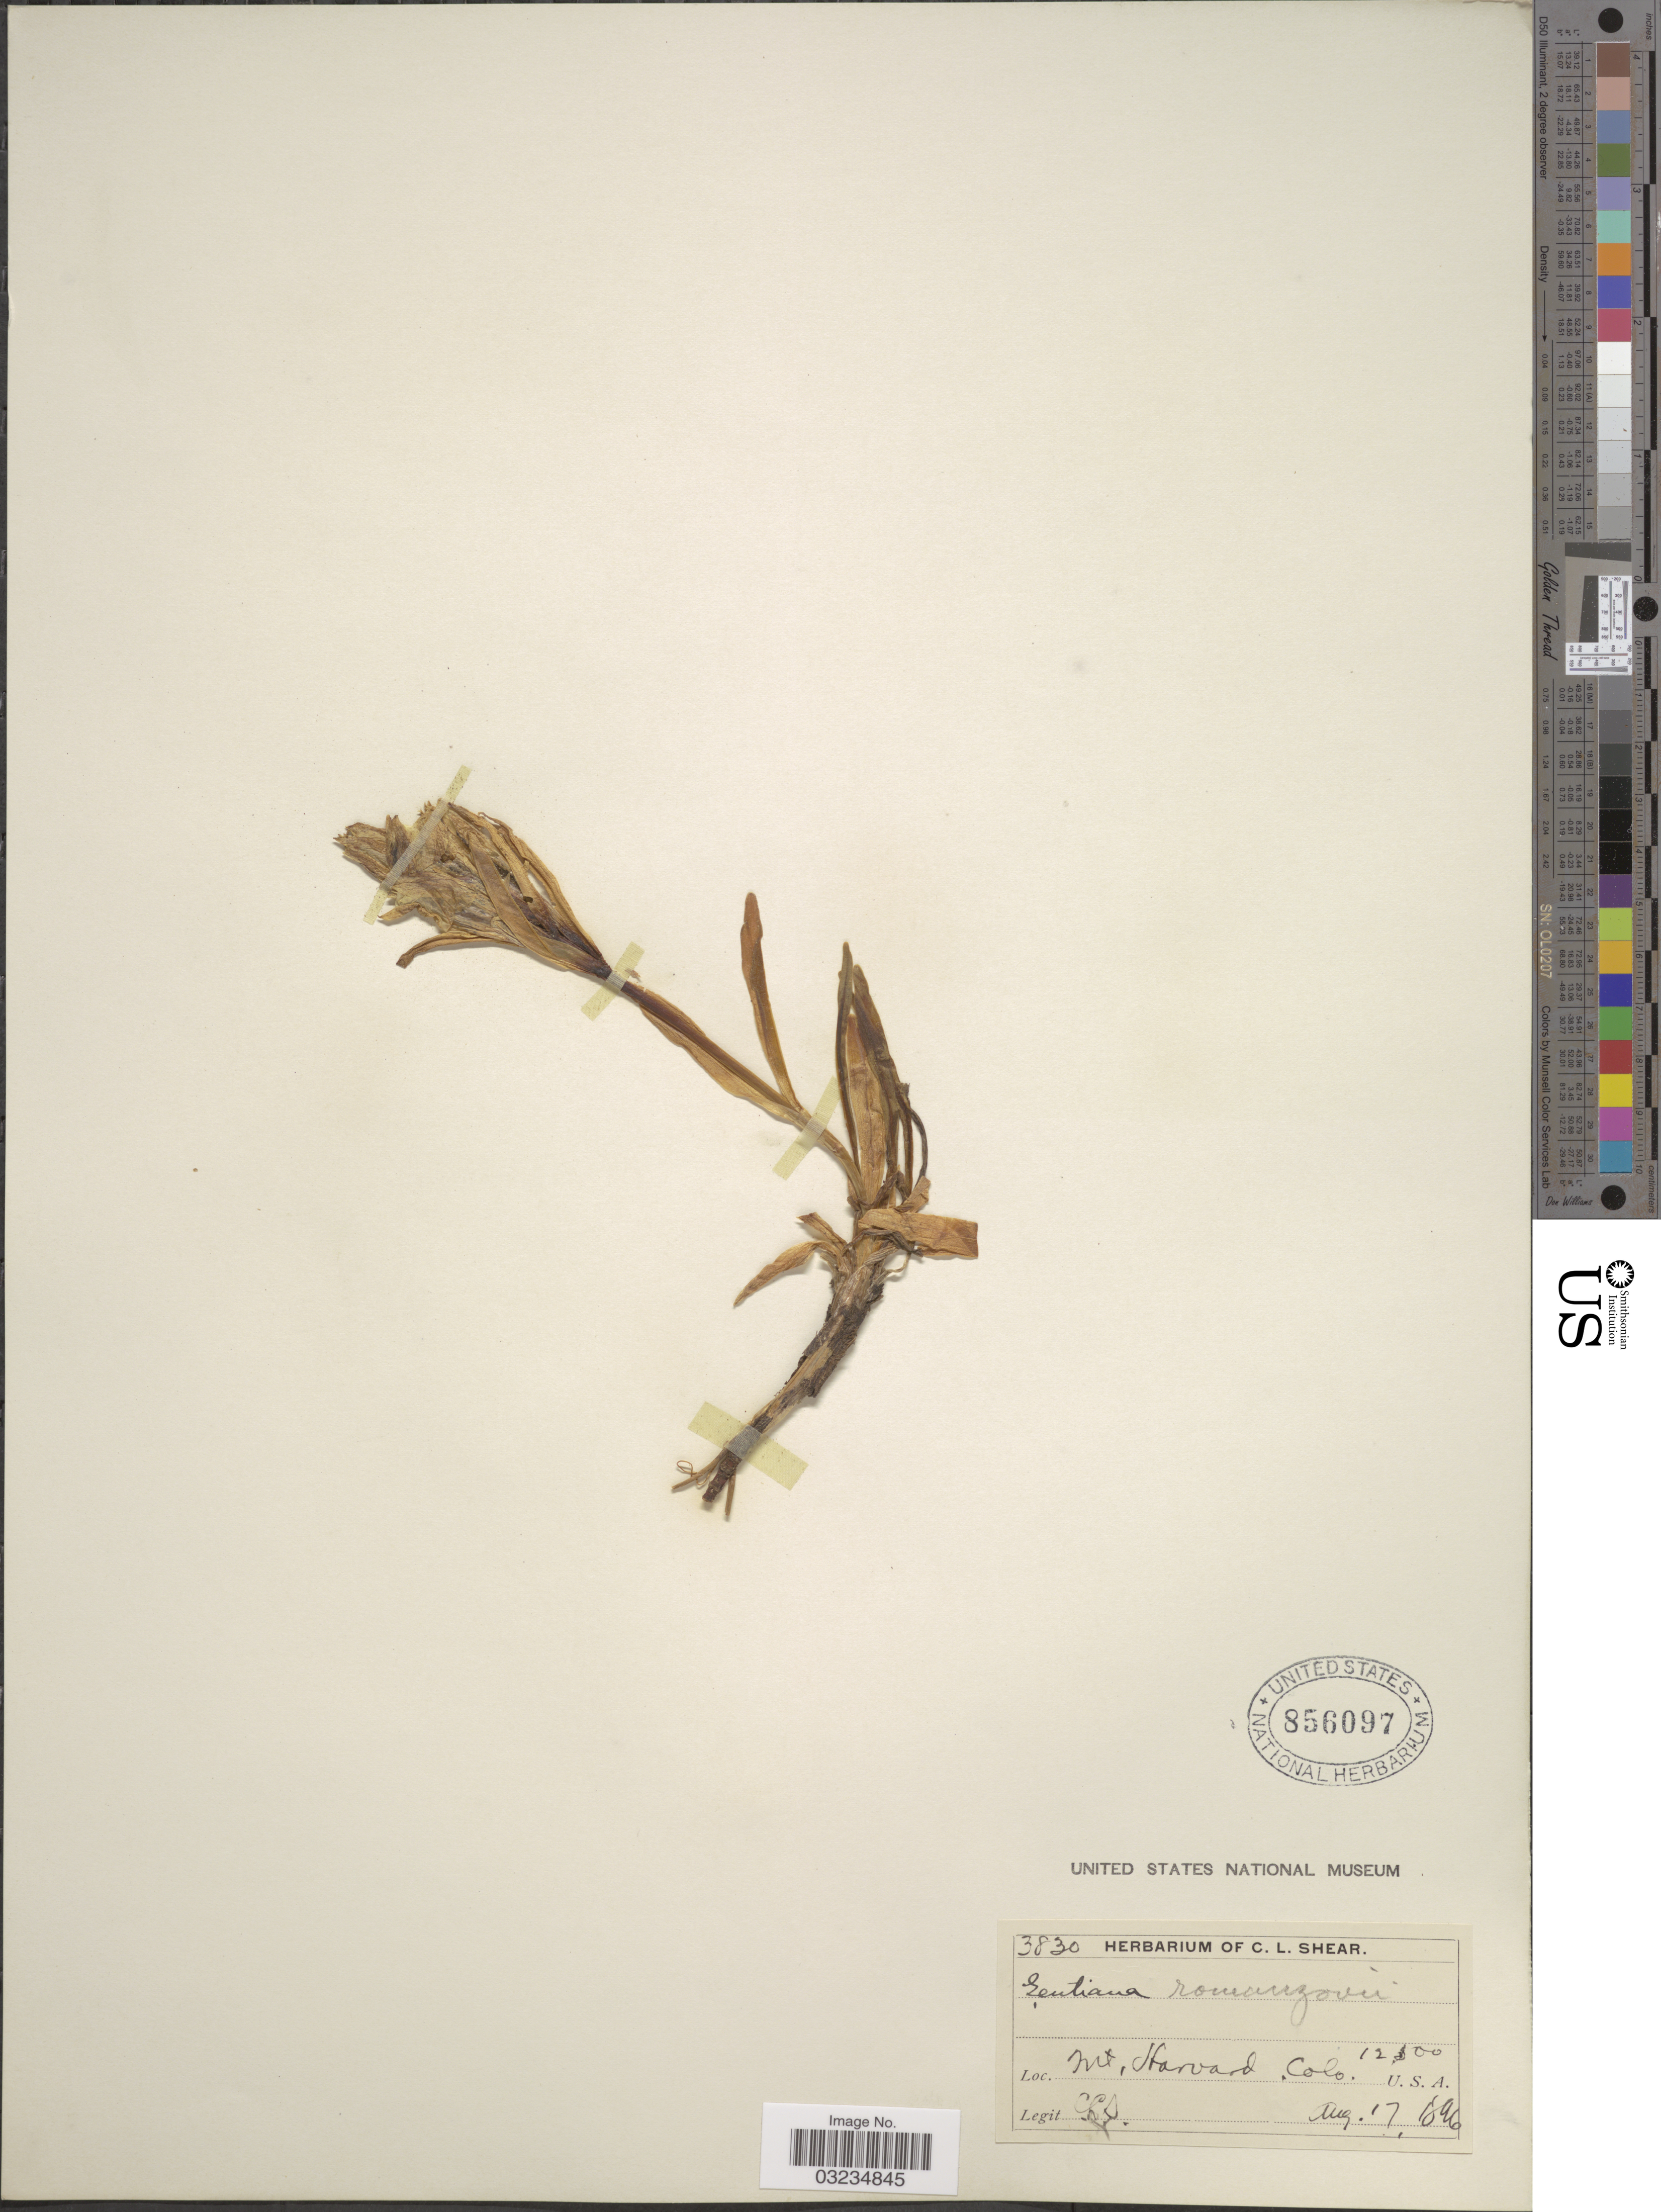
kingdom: Plantae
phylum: Tracheophyta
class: Magnoliopsida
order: Gentianales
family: Gentianaceae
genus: Gentiana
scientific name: Gentiana romanzovii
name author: Ledeb. ex Bunge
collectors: C. L. Shear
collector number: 3830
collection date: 1896-08-17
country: United States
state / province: Colorado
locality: Mt. Harvard.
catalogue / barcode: US 856097